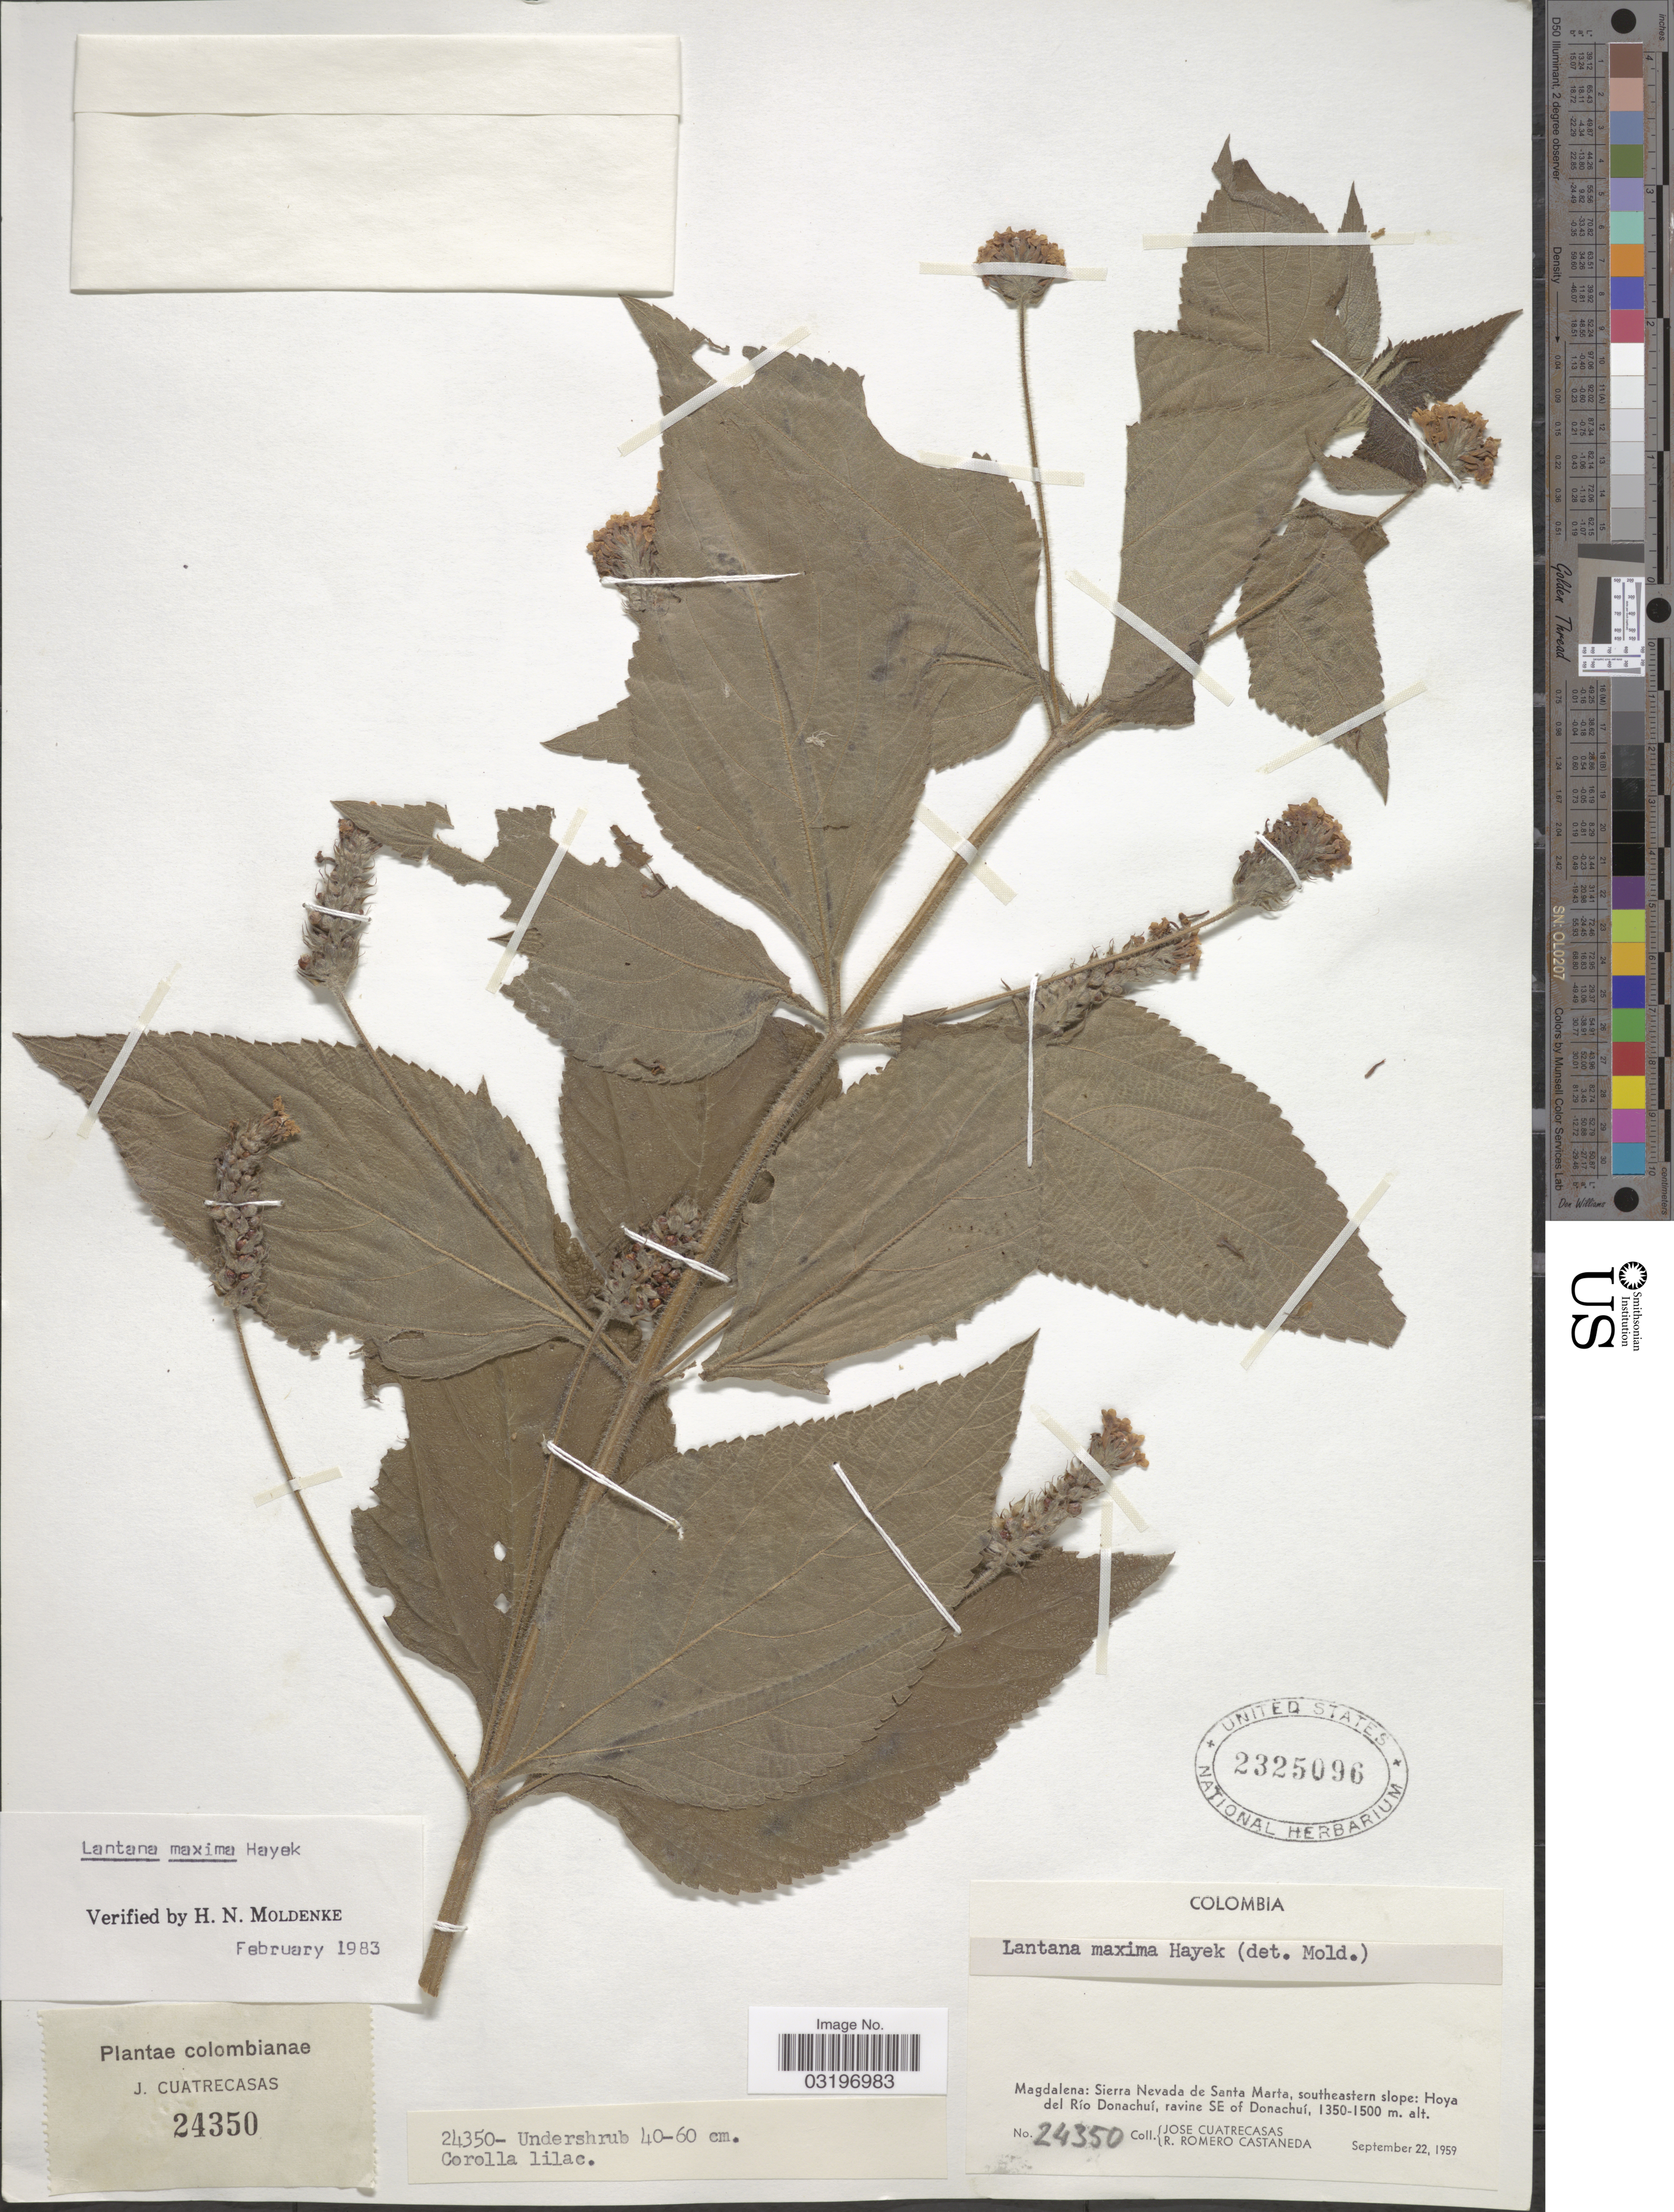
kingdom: Plantae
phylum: Tracheophyta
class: Magnoliopsida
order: Lamiales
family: Verbenaceae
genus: Lantana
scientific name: Lantana maxima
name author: Hayek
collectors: J. Cuatrecasas & R. Romero Castañeda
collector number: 24350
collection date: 1959-09-22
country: Colombia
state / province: Magdalena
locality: Sierra Nevada de Santa Marta, southeastern slope: Hoya del Río Donachuí, ravine SE of Donachuí.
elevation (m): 1350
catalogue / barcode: US 2325096